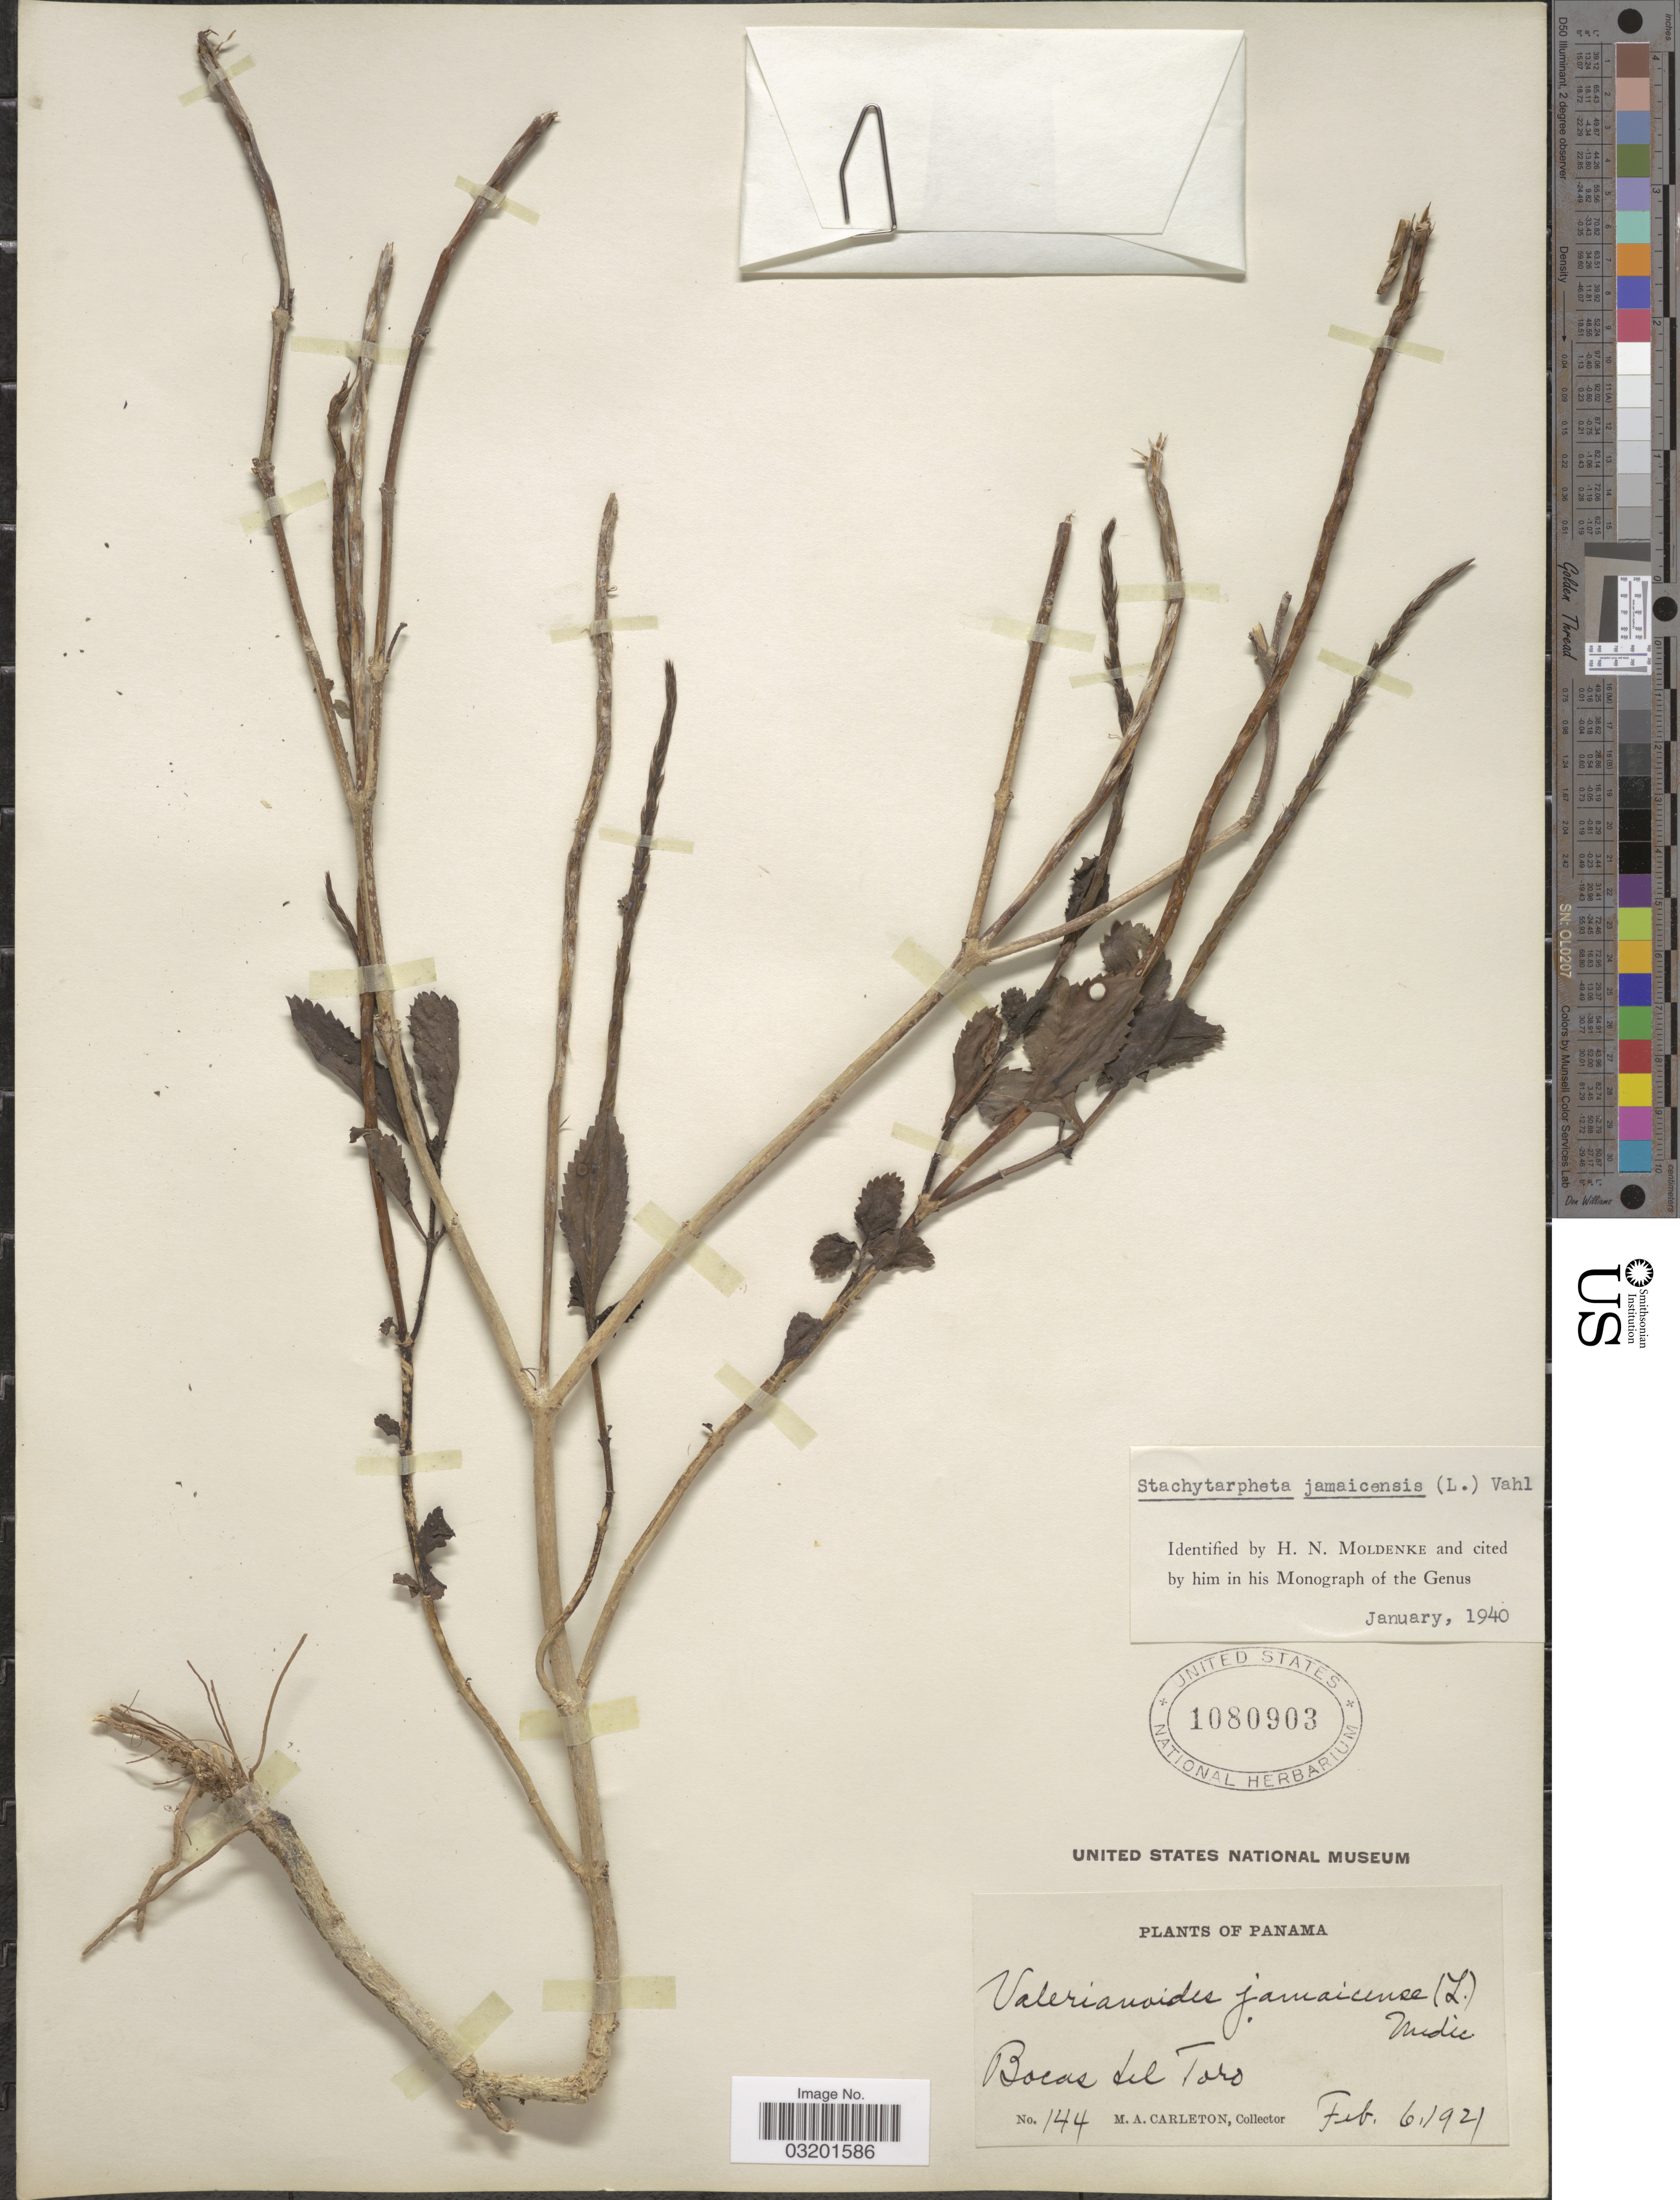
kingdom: Plantae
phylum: Tracheophyta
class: Magnoliopsida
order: Lamiales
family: Verbenaceae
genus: Stachytarpheta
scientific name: Stachytarpheta jamaicensis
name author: (L.) Vahl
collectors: M. A. Carleton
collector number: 144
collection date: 1921-02-06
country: Panama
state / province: Bocas del Toro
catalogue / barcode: US 1080903